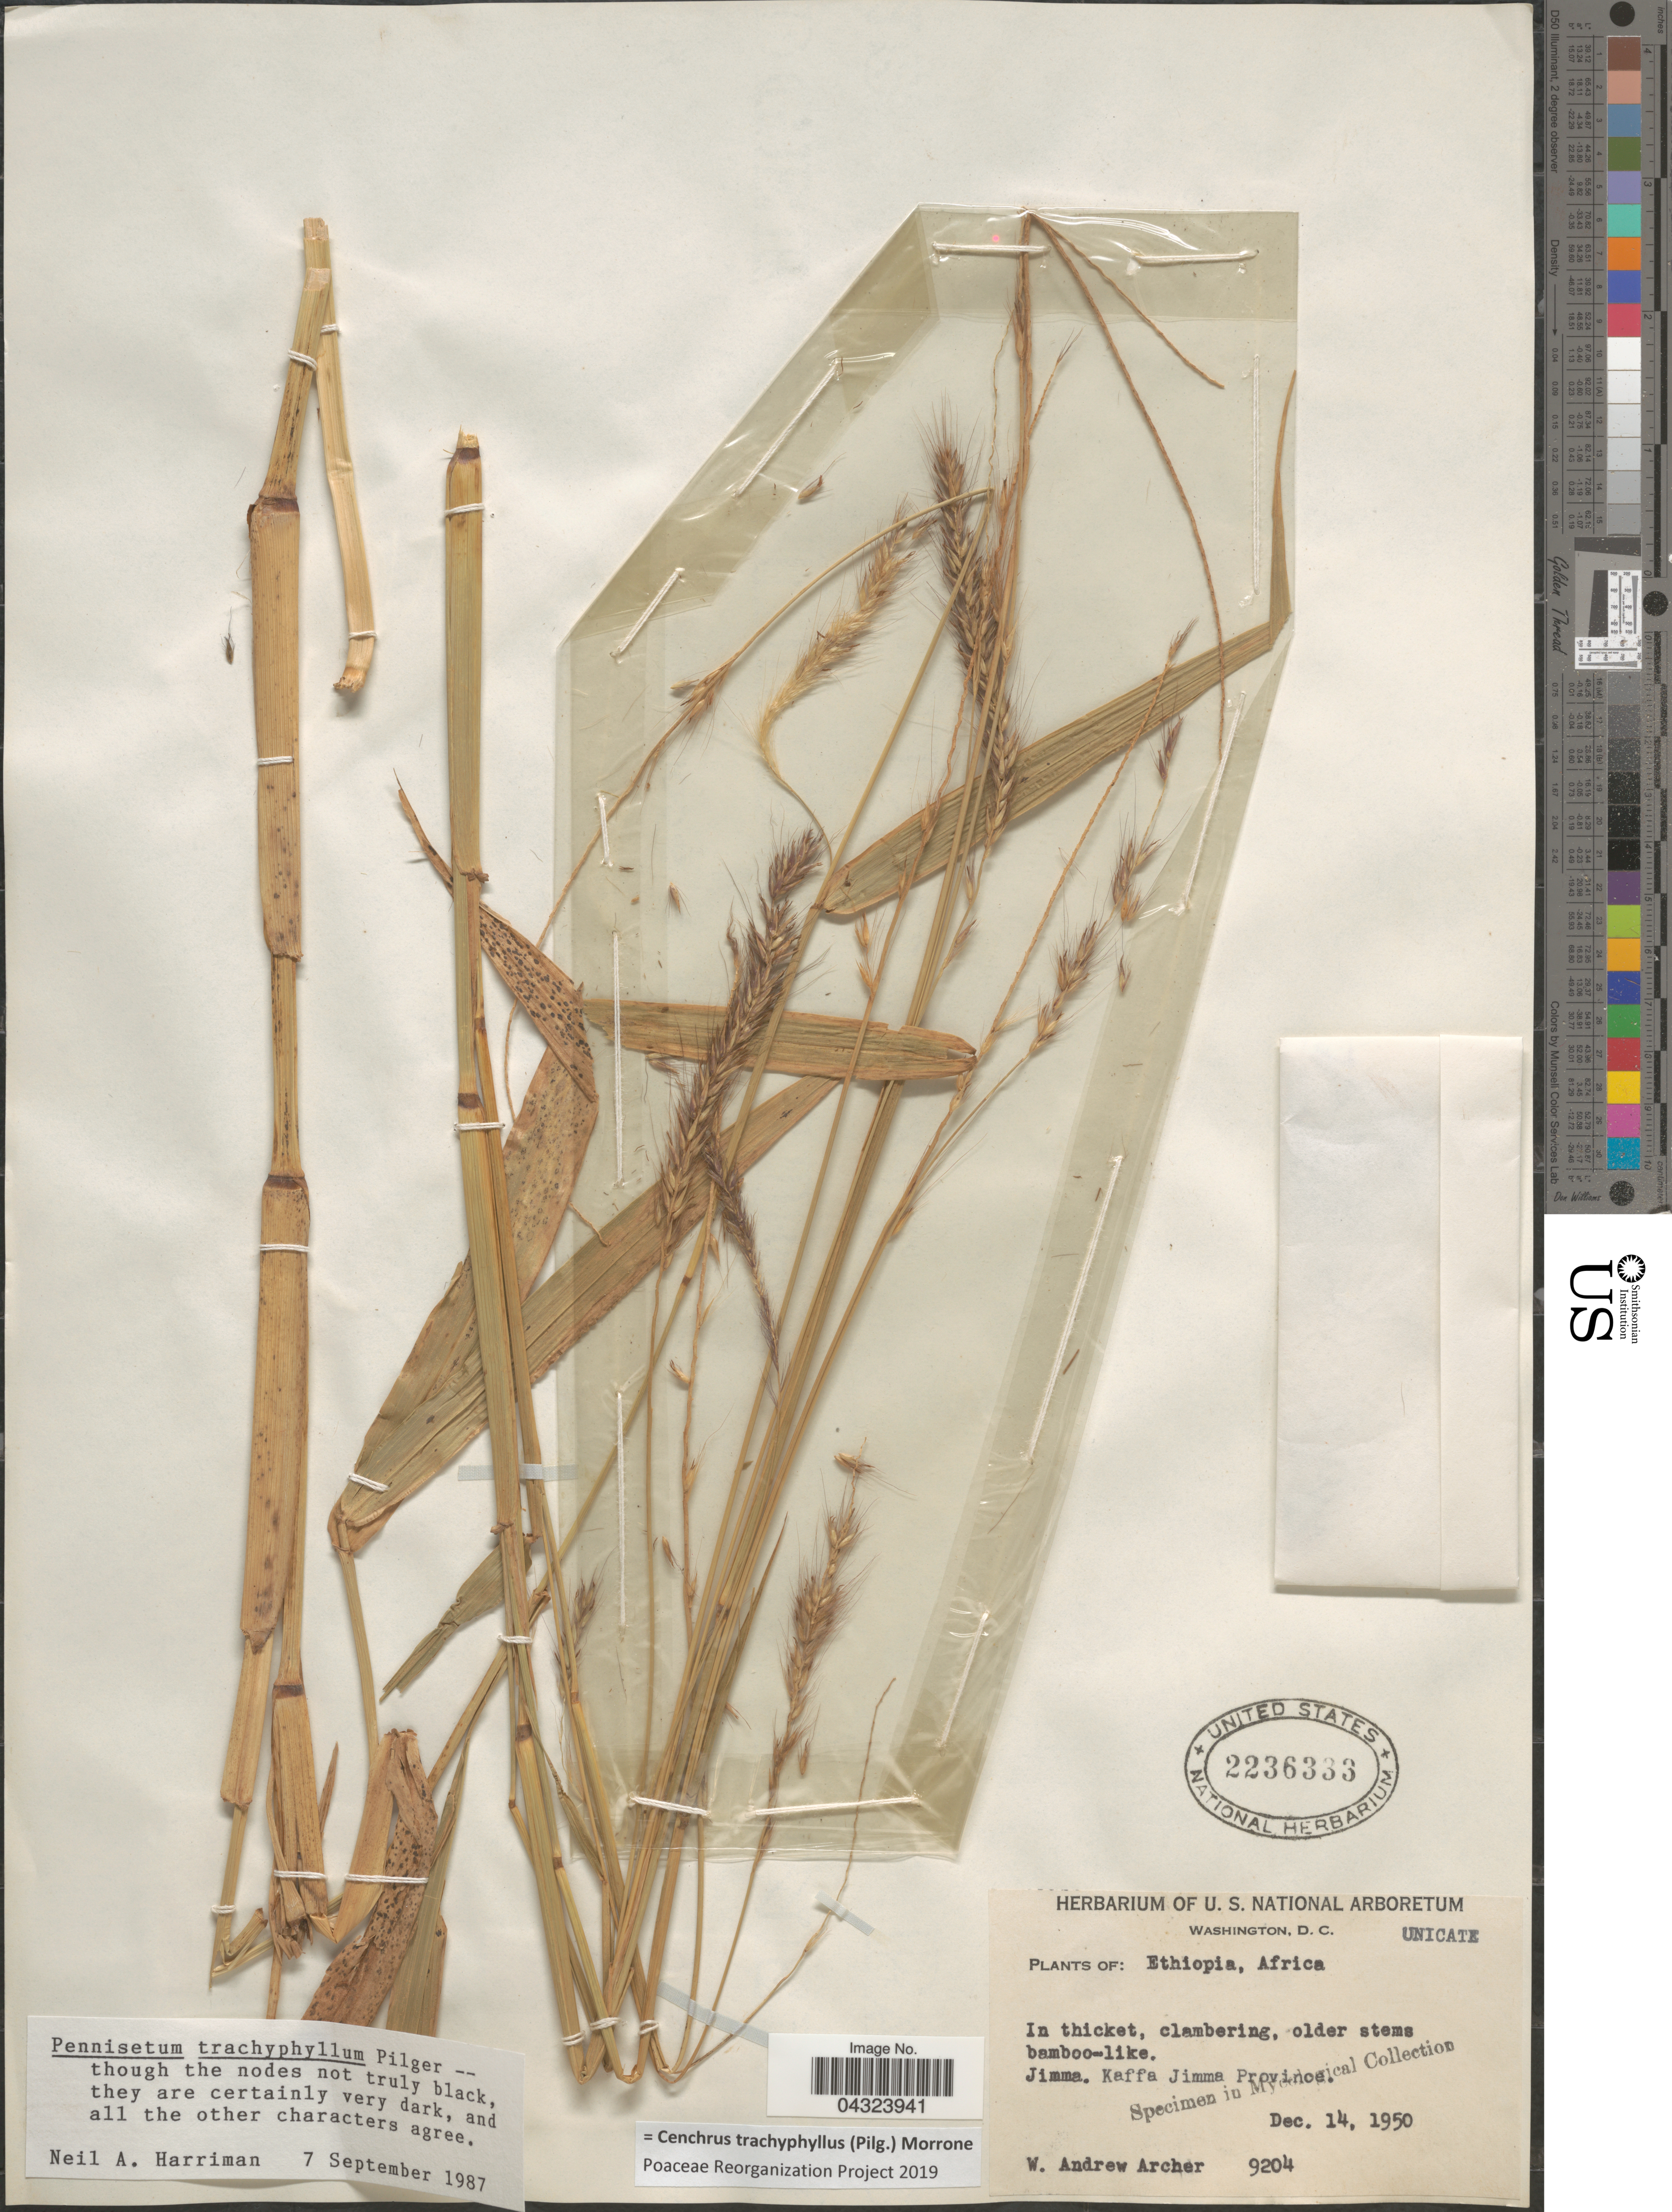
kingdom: Plantae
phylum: Tracheophyta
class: Liliopsida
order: Poales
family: Poaceae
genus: Cenchrus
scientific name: Cenchrus trachyphyllus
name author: (Pilg.) Morrone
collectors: W. A. Archer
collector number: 9204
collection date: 1950-12-14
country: Ethiopia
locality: In thicket. Jimma. Kaffa Jimma Province.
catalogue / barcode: US 2236333